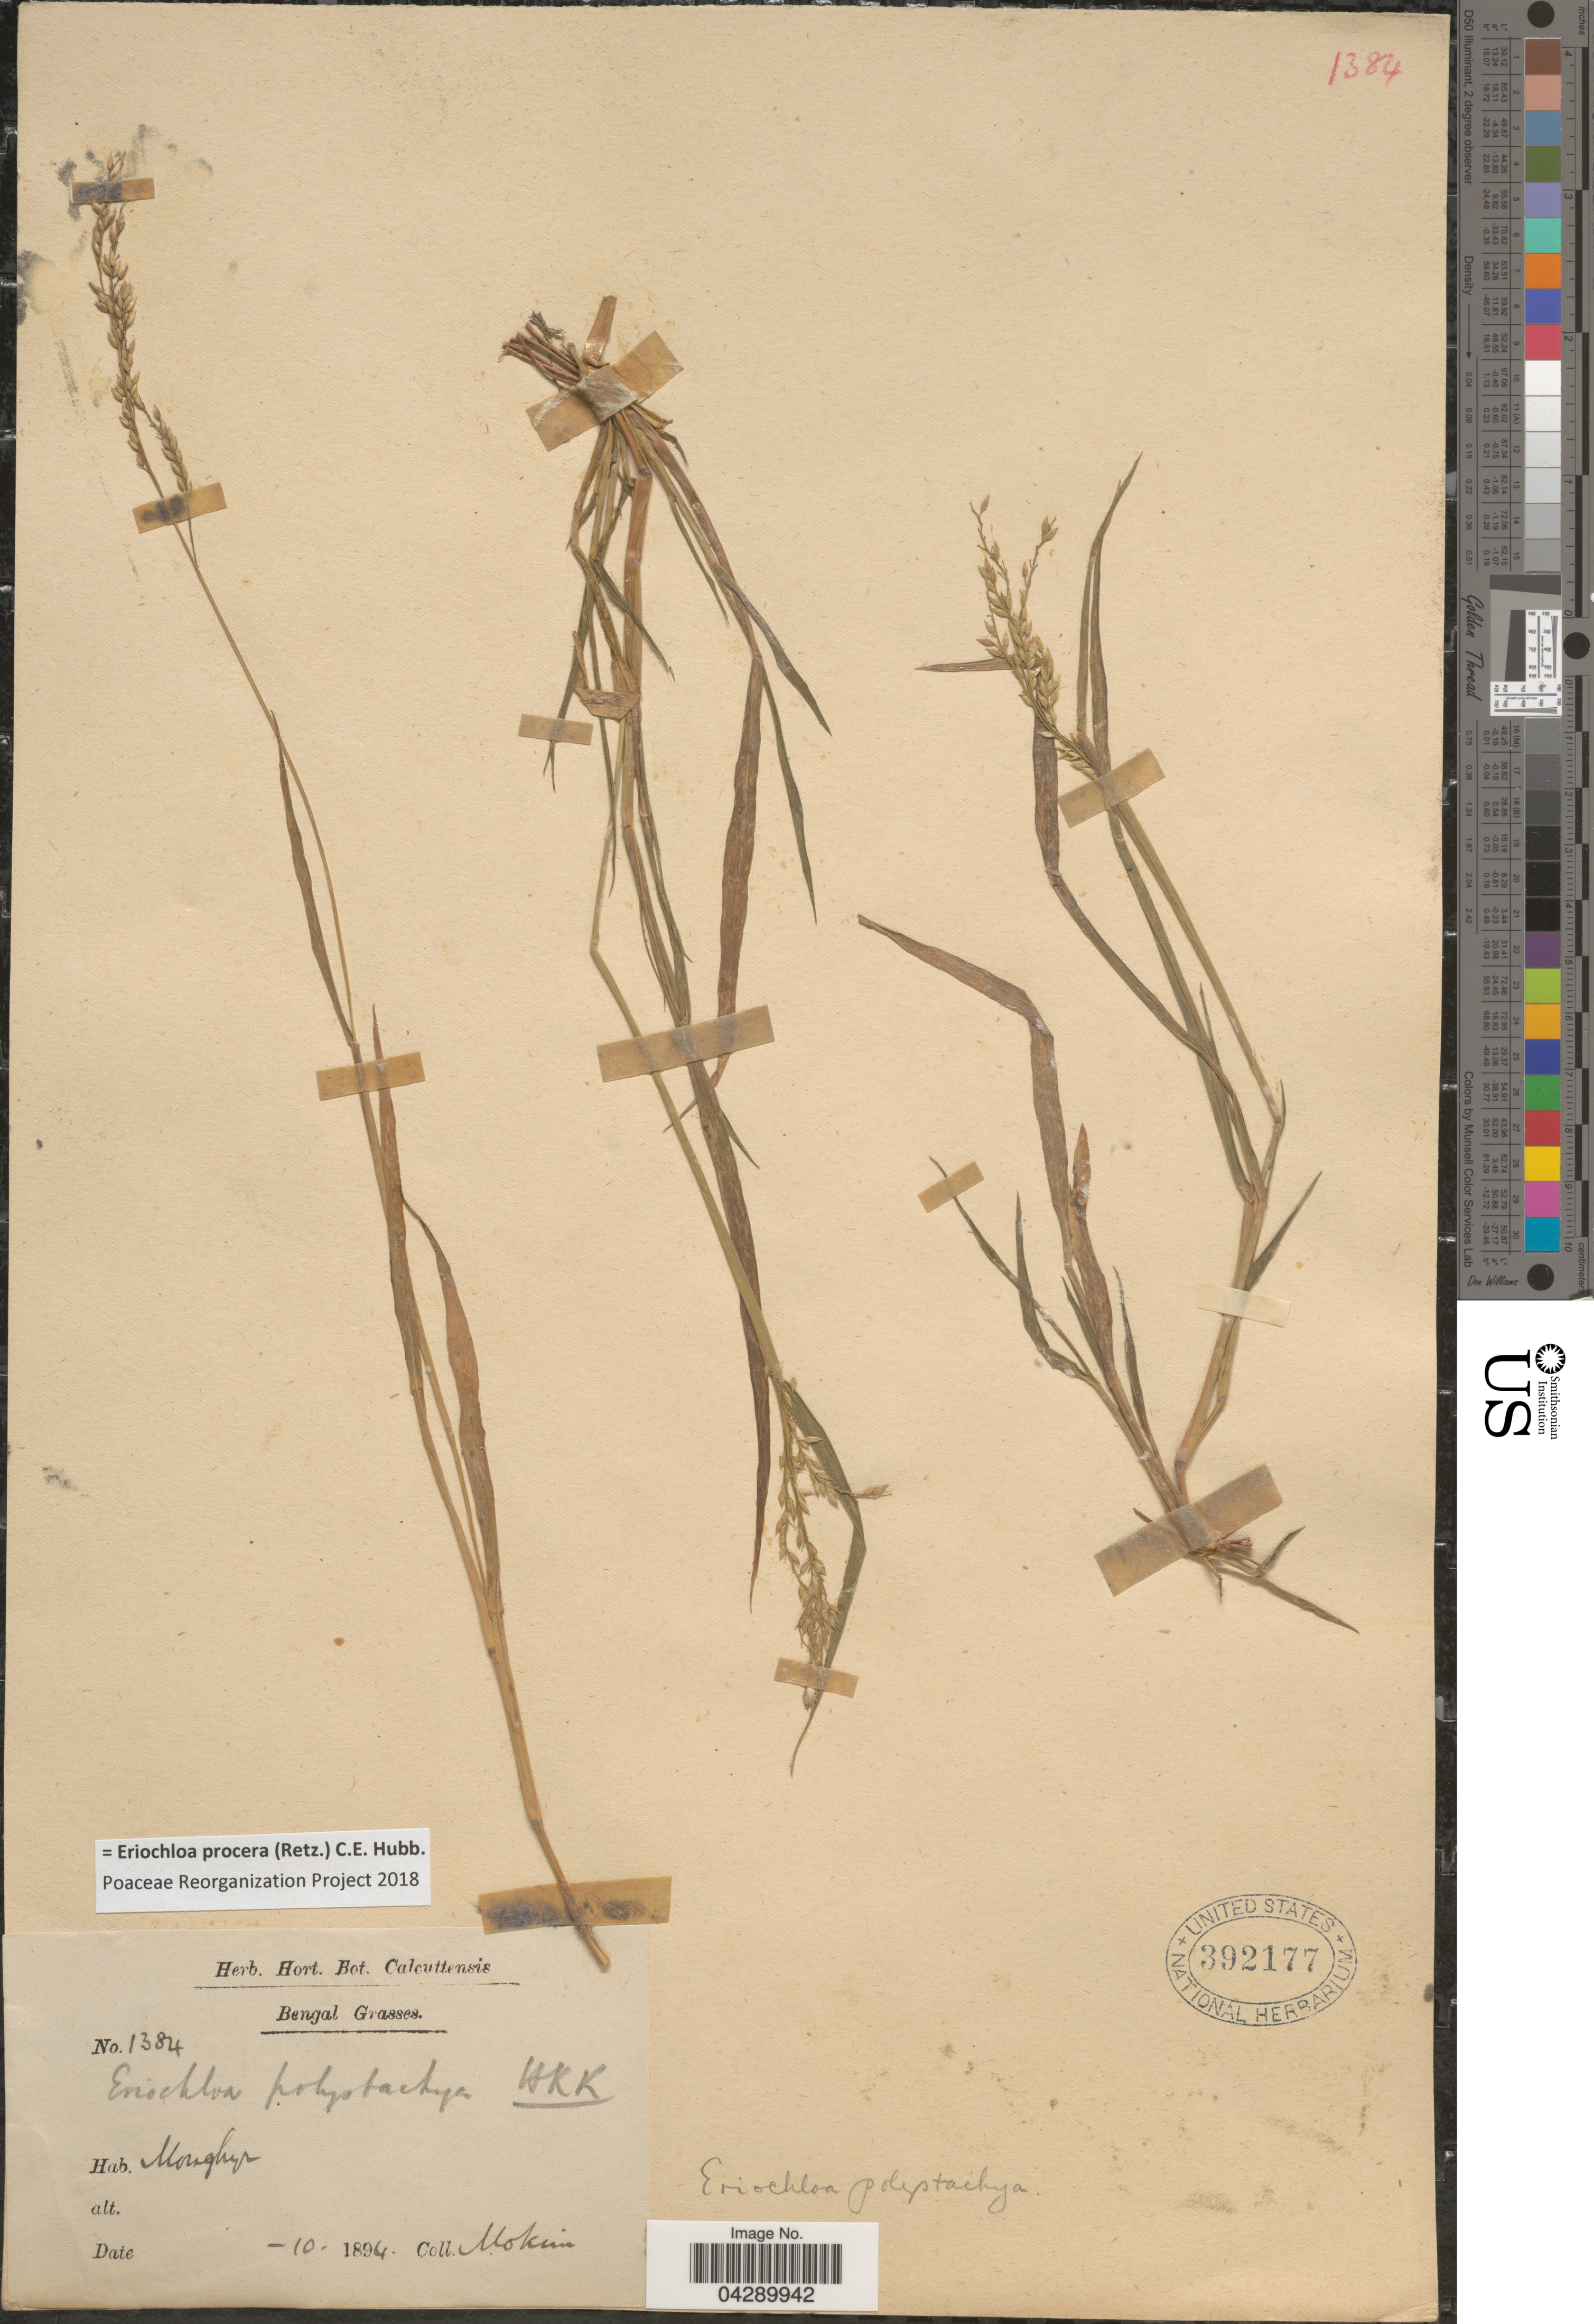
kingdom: Plantae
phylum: Tracheophyta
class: Liliopsida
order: Poales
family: Poaceae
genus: Eriochloa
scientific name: Eriochloa procera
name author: (Retz.) C.E. Hubb.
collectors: -. Mokim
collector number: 1384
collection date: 1894-10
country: India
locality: Bengal. Monghyr.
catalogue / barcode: US 392177